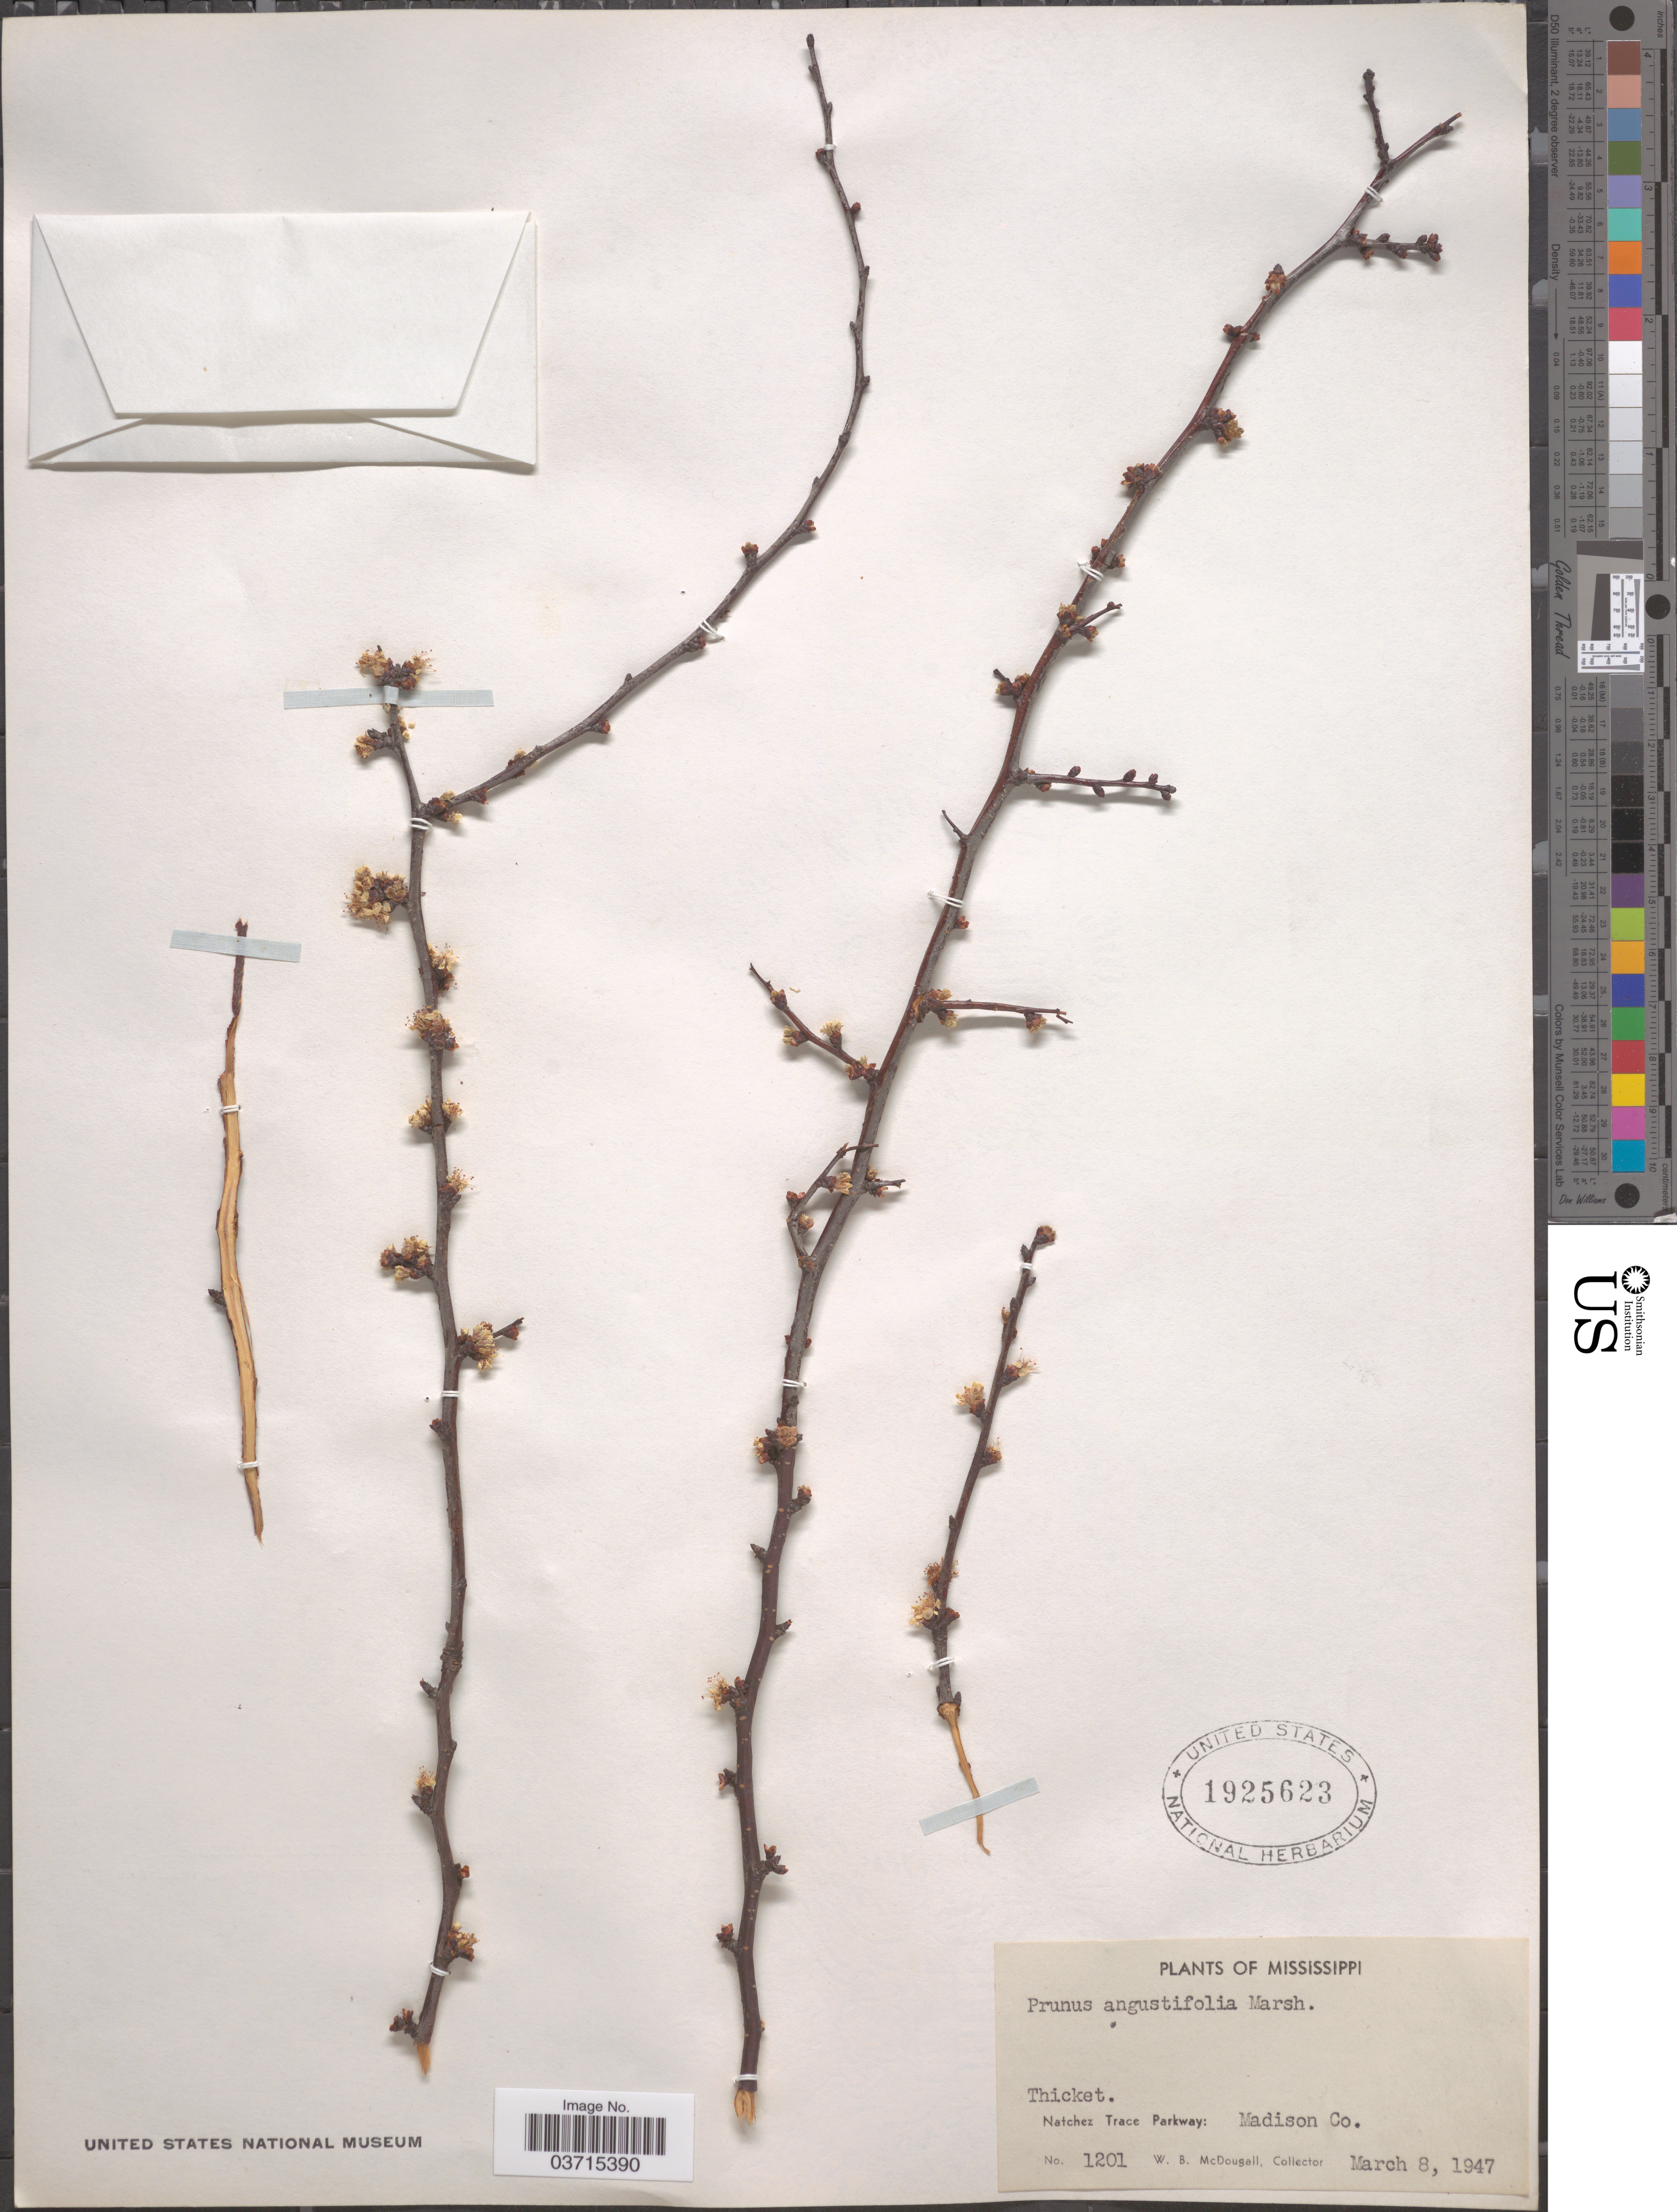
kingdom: Plantae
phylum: Tracheophyta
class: Magnoliopsida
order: Rosales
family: Rosaceae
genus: Prunus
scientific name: Prunus angustifolia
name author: Marshall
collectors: W. B. McDougall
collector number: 1201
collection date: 1947-03-08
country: United States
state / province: Mississippi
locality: Natchez Trace Parkway: Madison Co.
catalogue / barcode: US 1925623